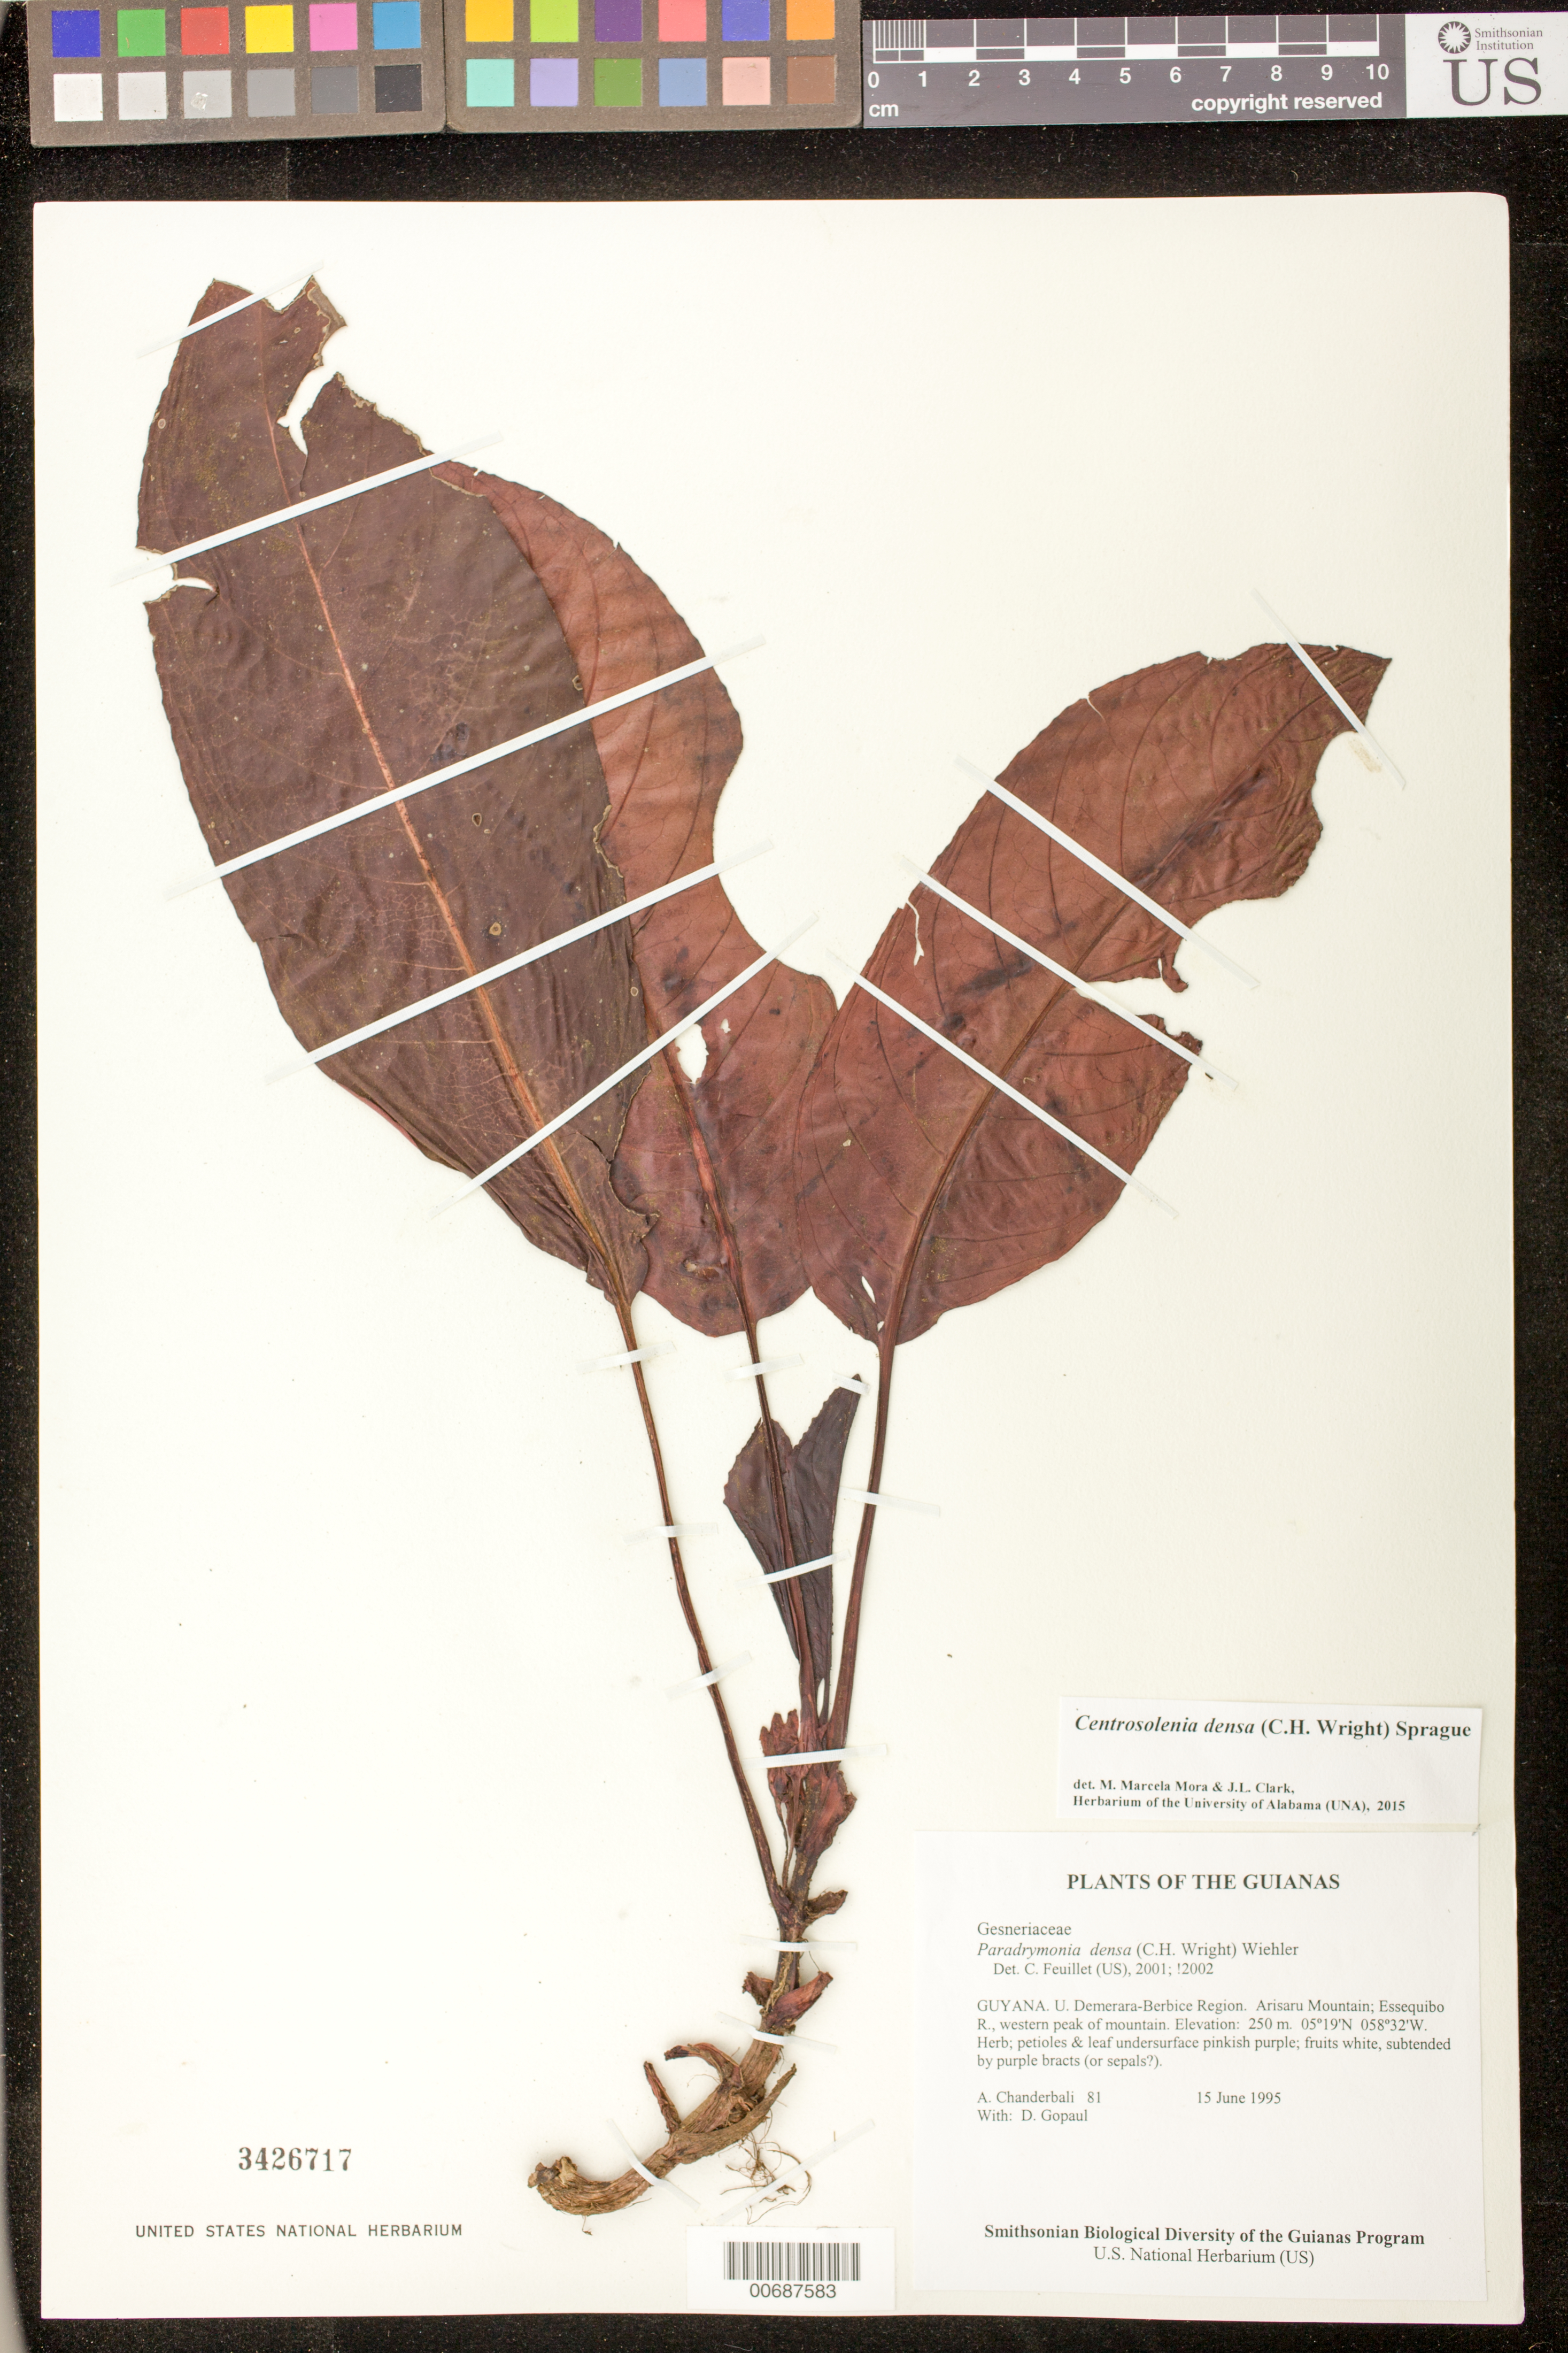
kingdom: Plantae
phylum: Tracheophyta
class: Magnoliopsida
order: Lamiales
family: Gesneriaceae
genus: Centrosolenia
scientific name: Centrosolenia densa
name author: (C.H. Wright) Sprague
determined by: Mora, M. M.; Clark, J. L.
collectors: A. S. Chanderbali & D. Gopaul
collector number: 0081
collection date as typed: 15 Jun 1995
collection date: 1995-06-15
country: Guyana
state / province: U. Demerara-Berbice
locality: Arisaru Mountain; Essequibo R., western peak of mountain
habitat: Upper western slope of mountain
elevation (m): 250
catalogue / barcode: US 3426717